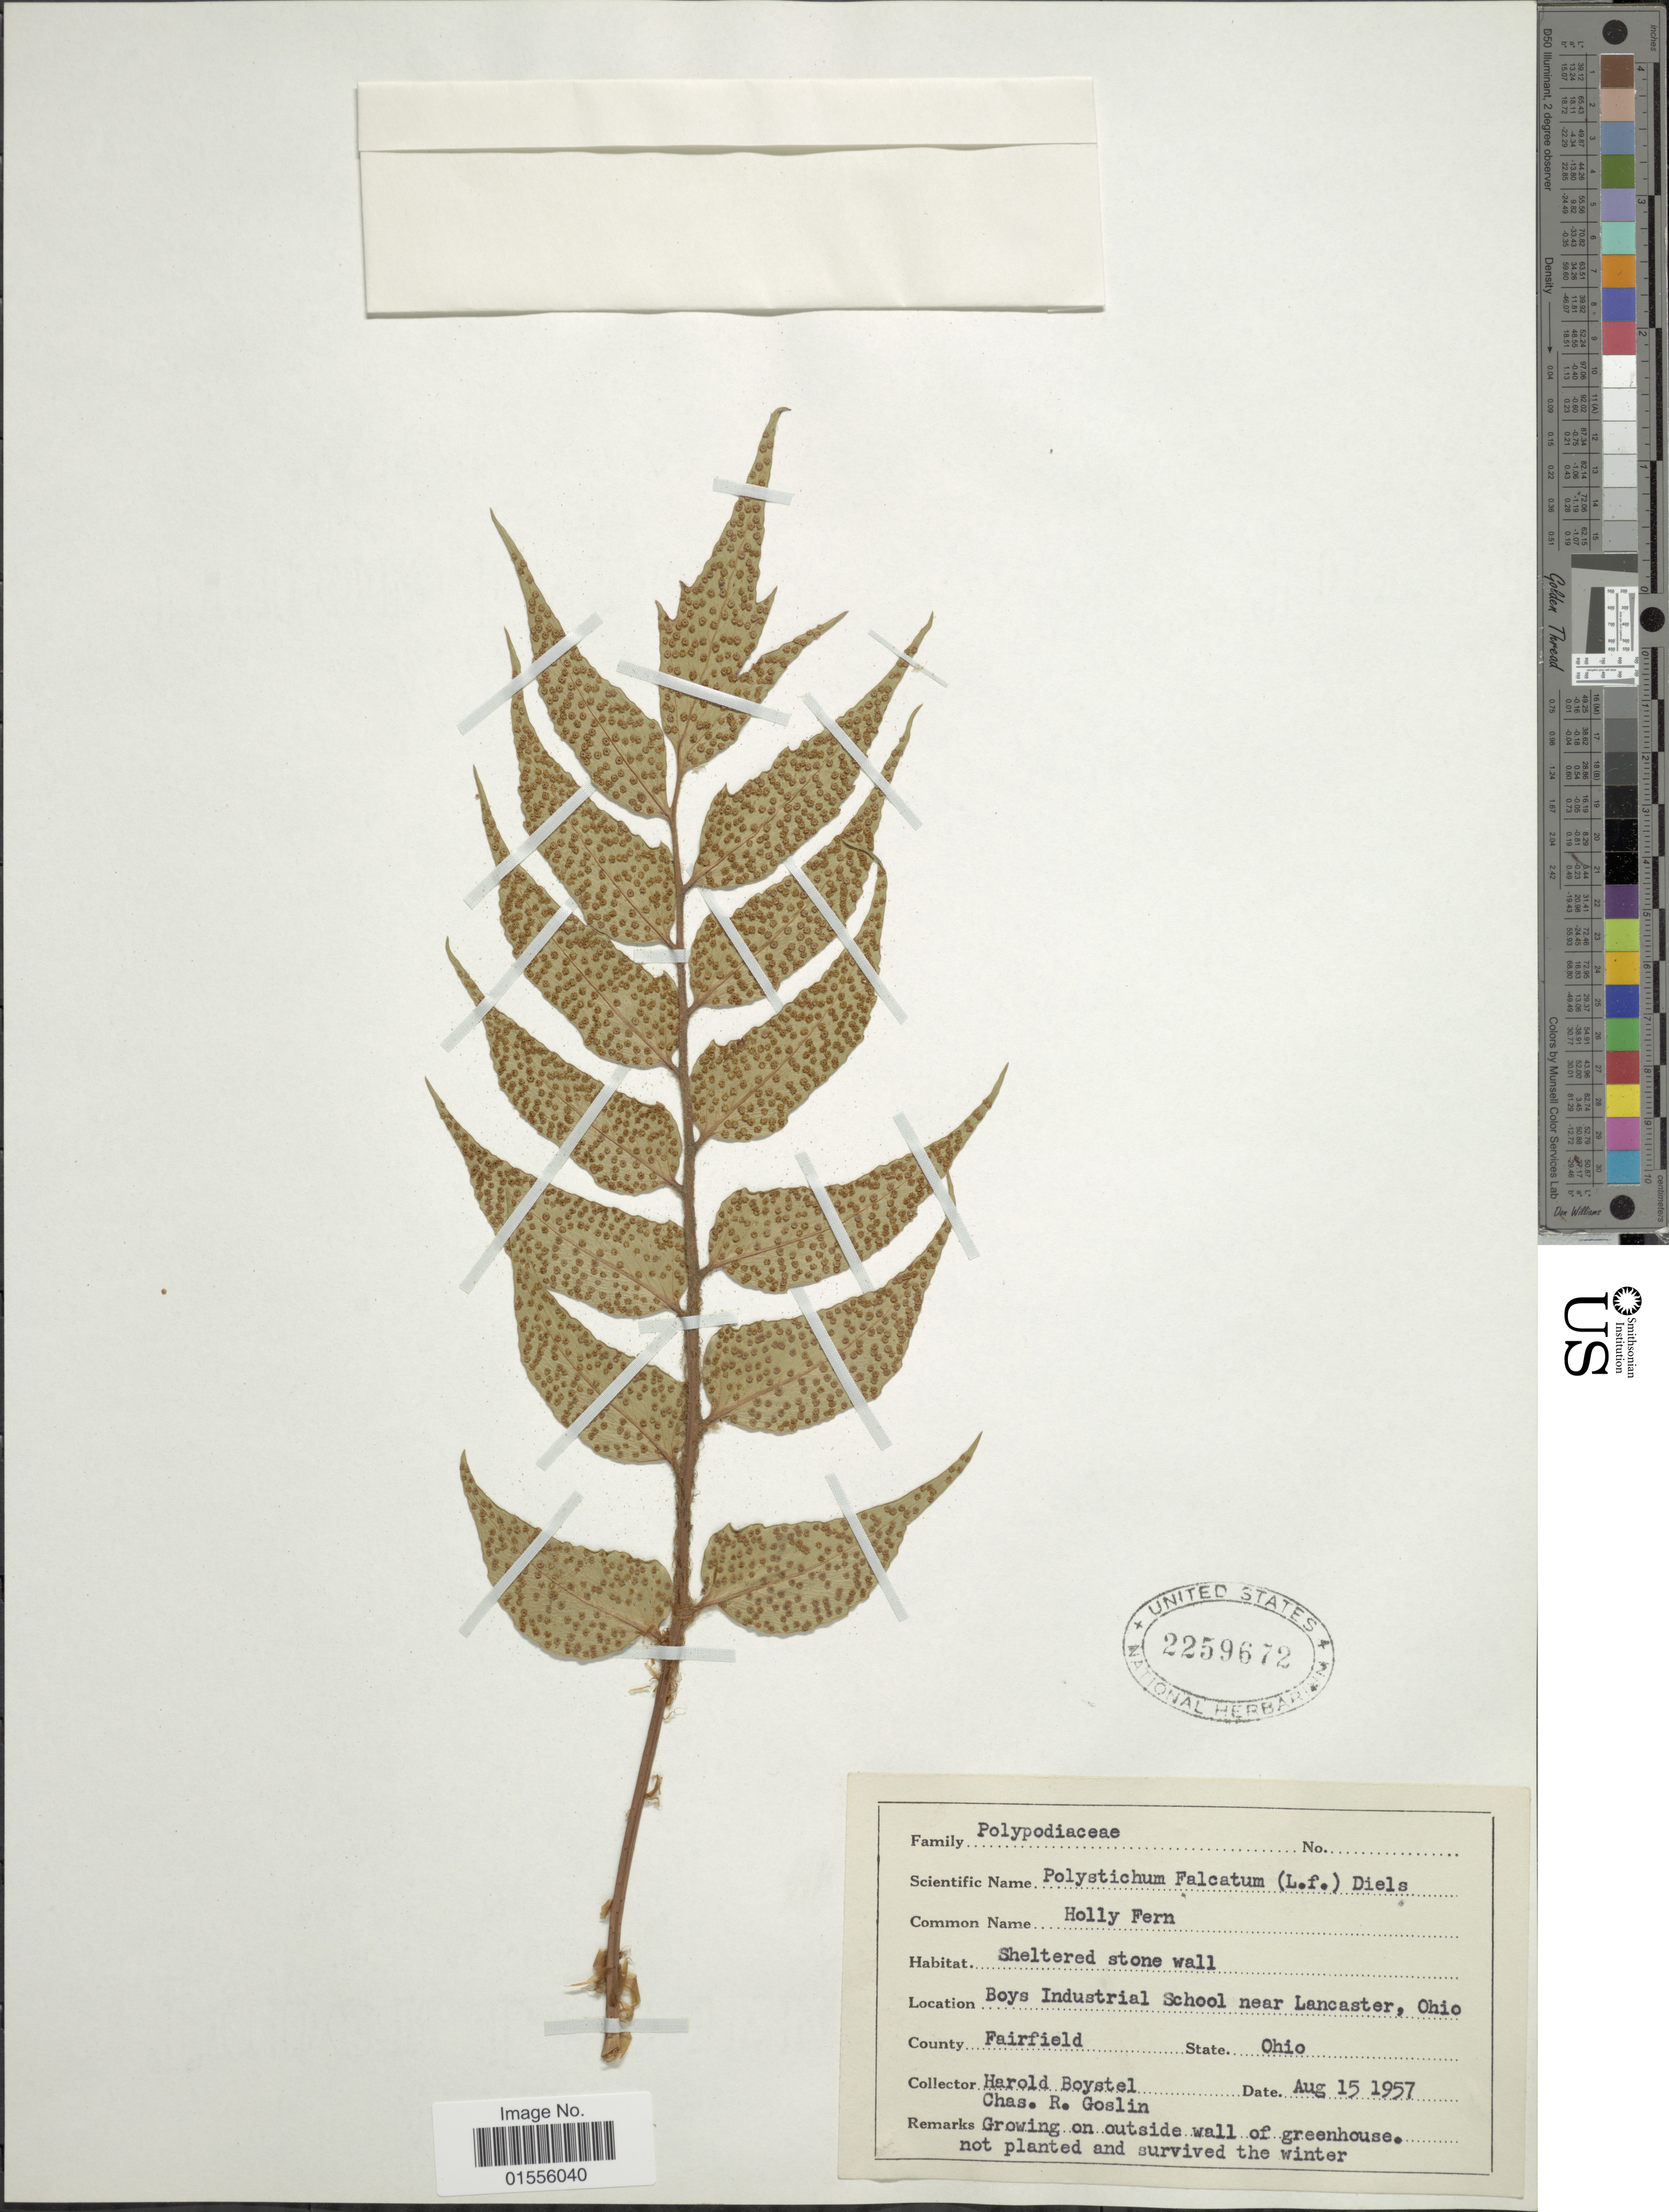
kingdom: Plantae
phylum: Tracheophyta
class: Polypodiopsida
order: Polypodiales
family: Dryopteridaceae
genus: Cyrtomium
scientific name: Cyrtomium falcatum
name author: (L. f.) C. Presl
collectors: H. Boystel & C. Goslin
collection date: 1957-08-15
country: United States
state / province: Ohio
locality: Sheltered stone wall, Boys Industrial School near Lancaster, Fairfield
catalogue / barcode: US 2259672